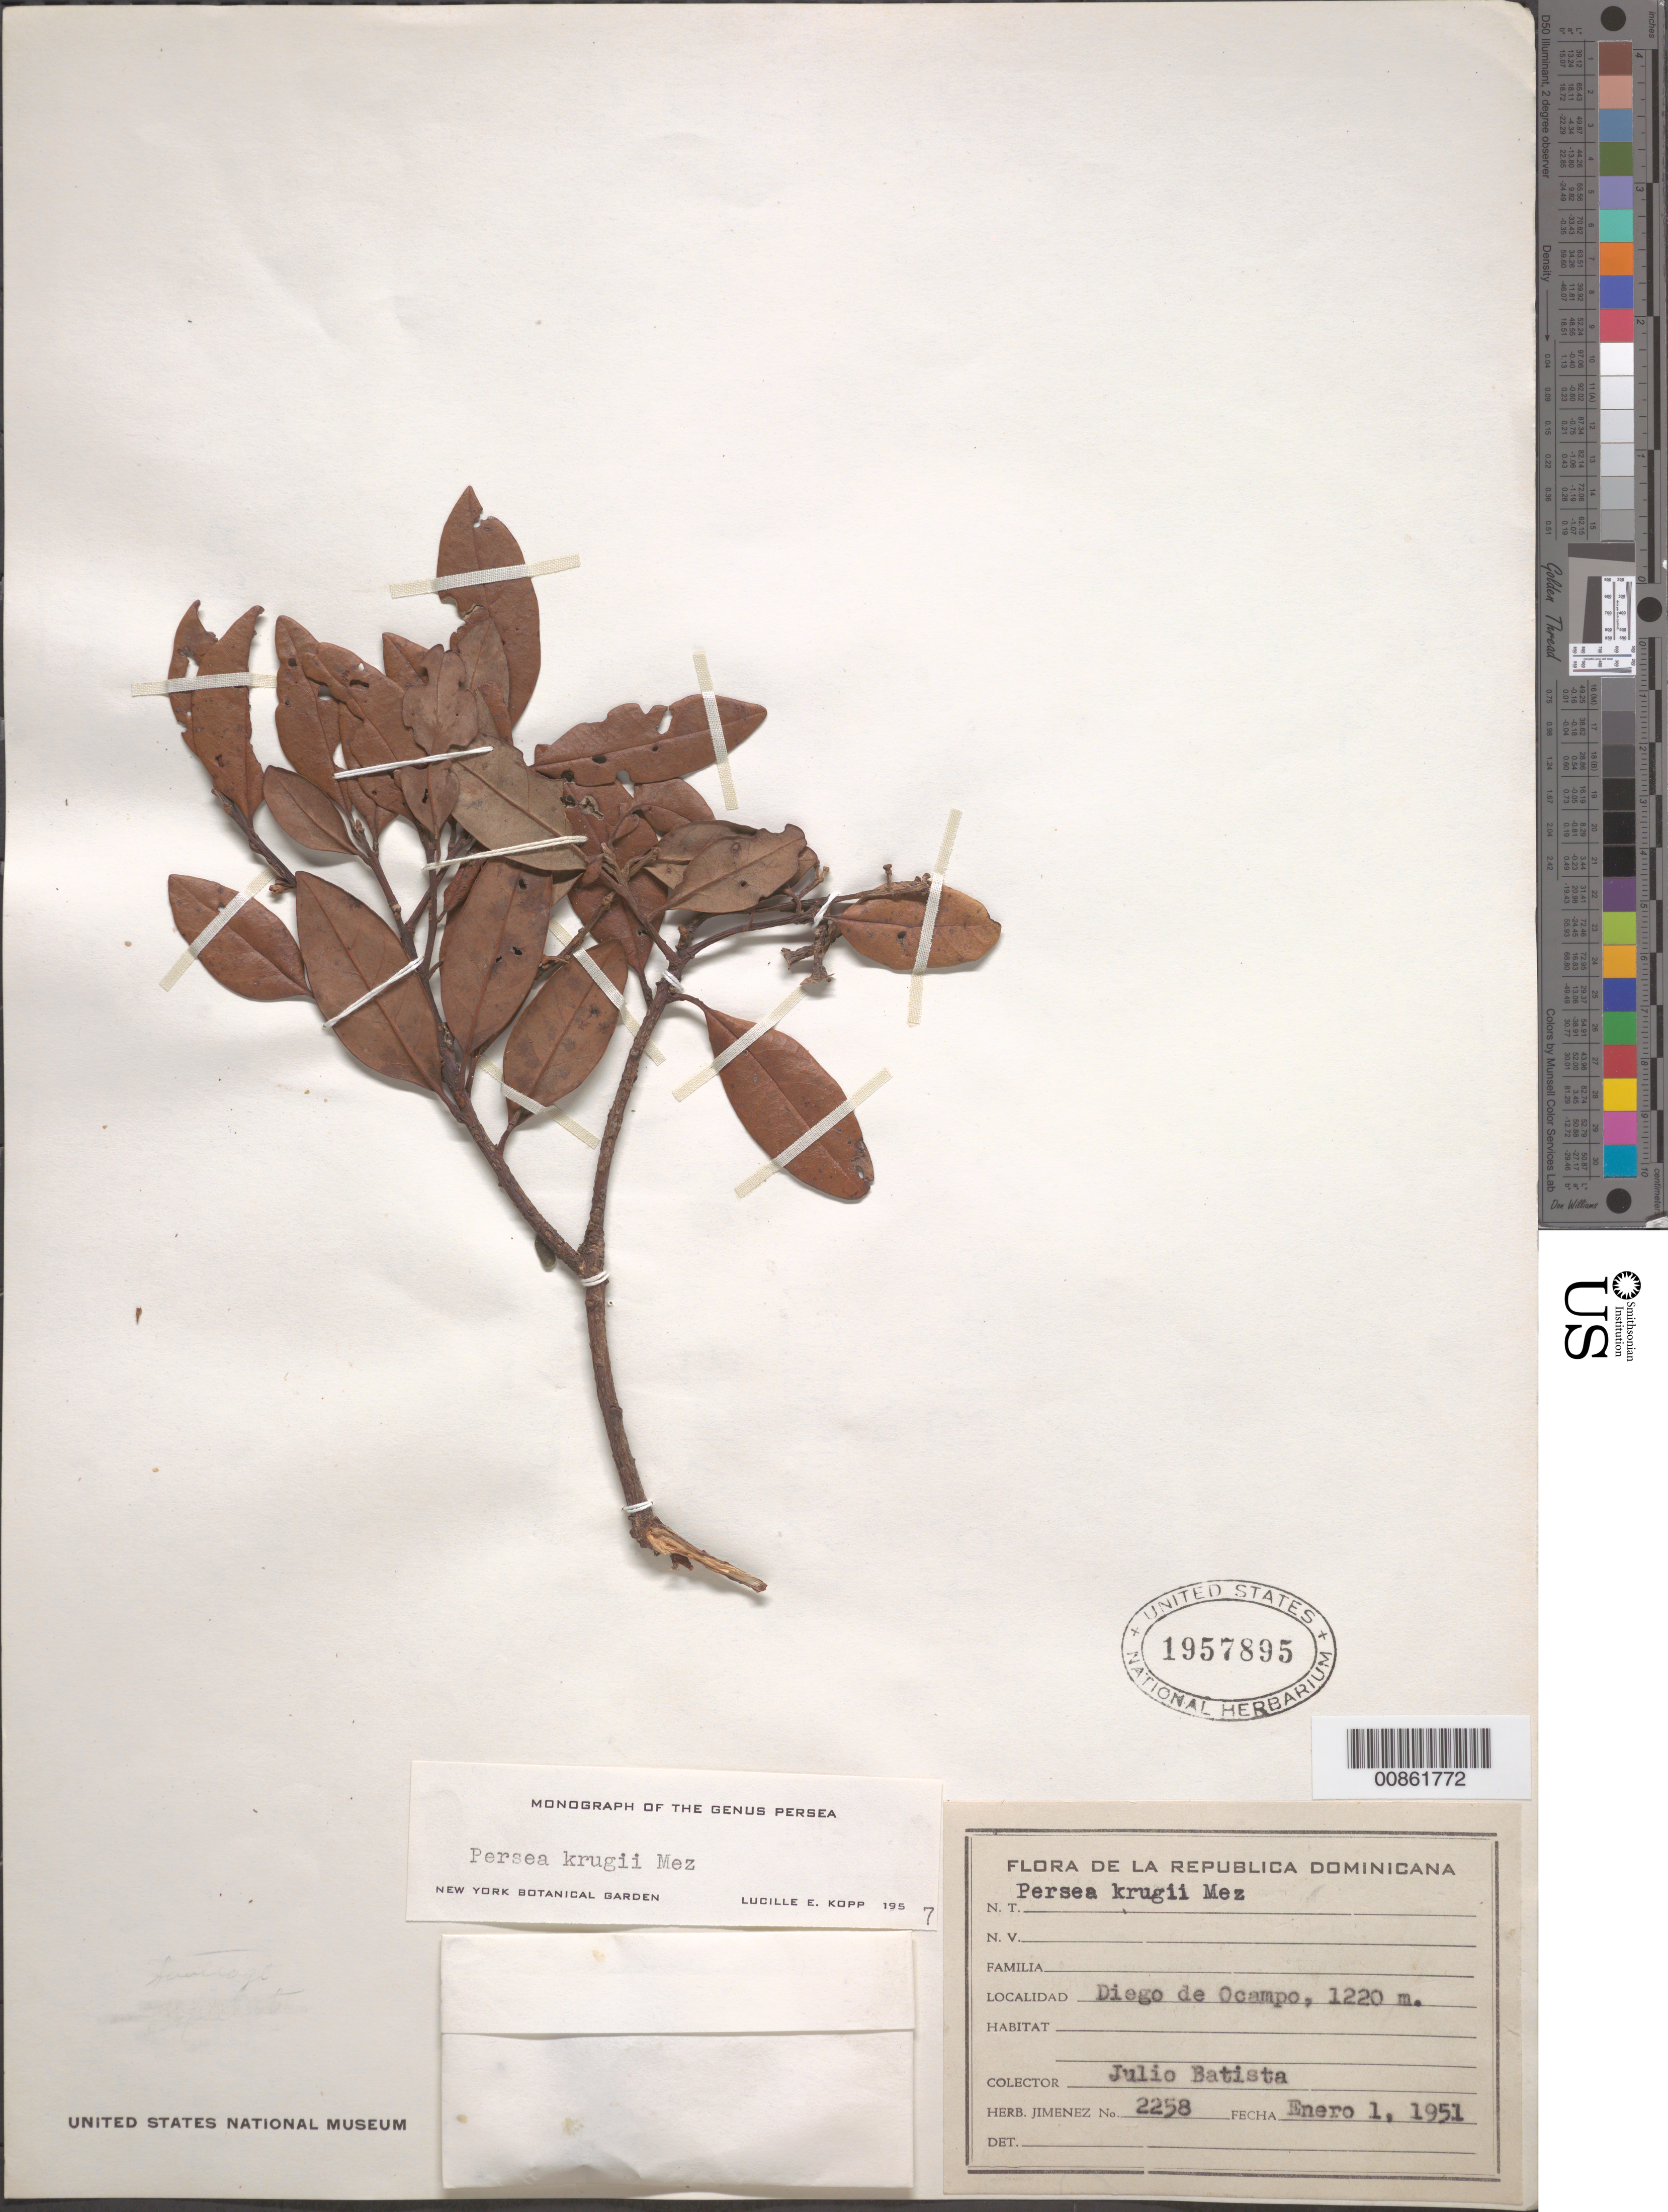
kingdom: Plantae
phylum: Tracheophyta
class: Magnoliopsida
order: Laurales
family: Lauraceae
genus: Persea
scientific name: Persea krugii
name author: Mez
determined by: Kopp, L. E., (NY), New York Botanical Garden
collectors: J. Batista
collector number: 2258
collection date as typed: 01 Jan 1951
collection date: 1951-01-01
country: Dominican Republic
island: Hispaniola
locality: Diego de Ocampo.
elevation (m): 1220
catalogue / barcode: US 1957895